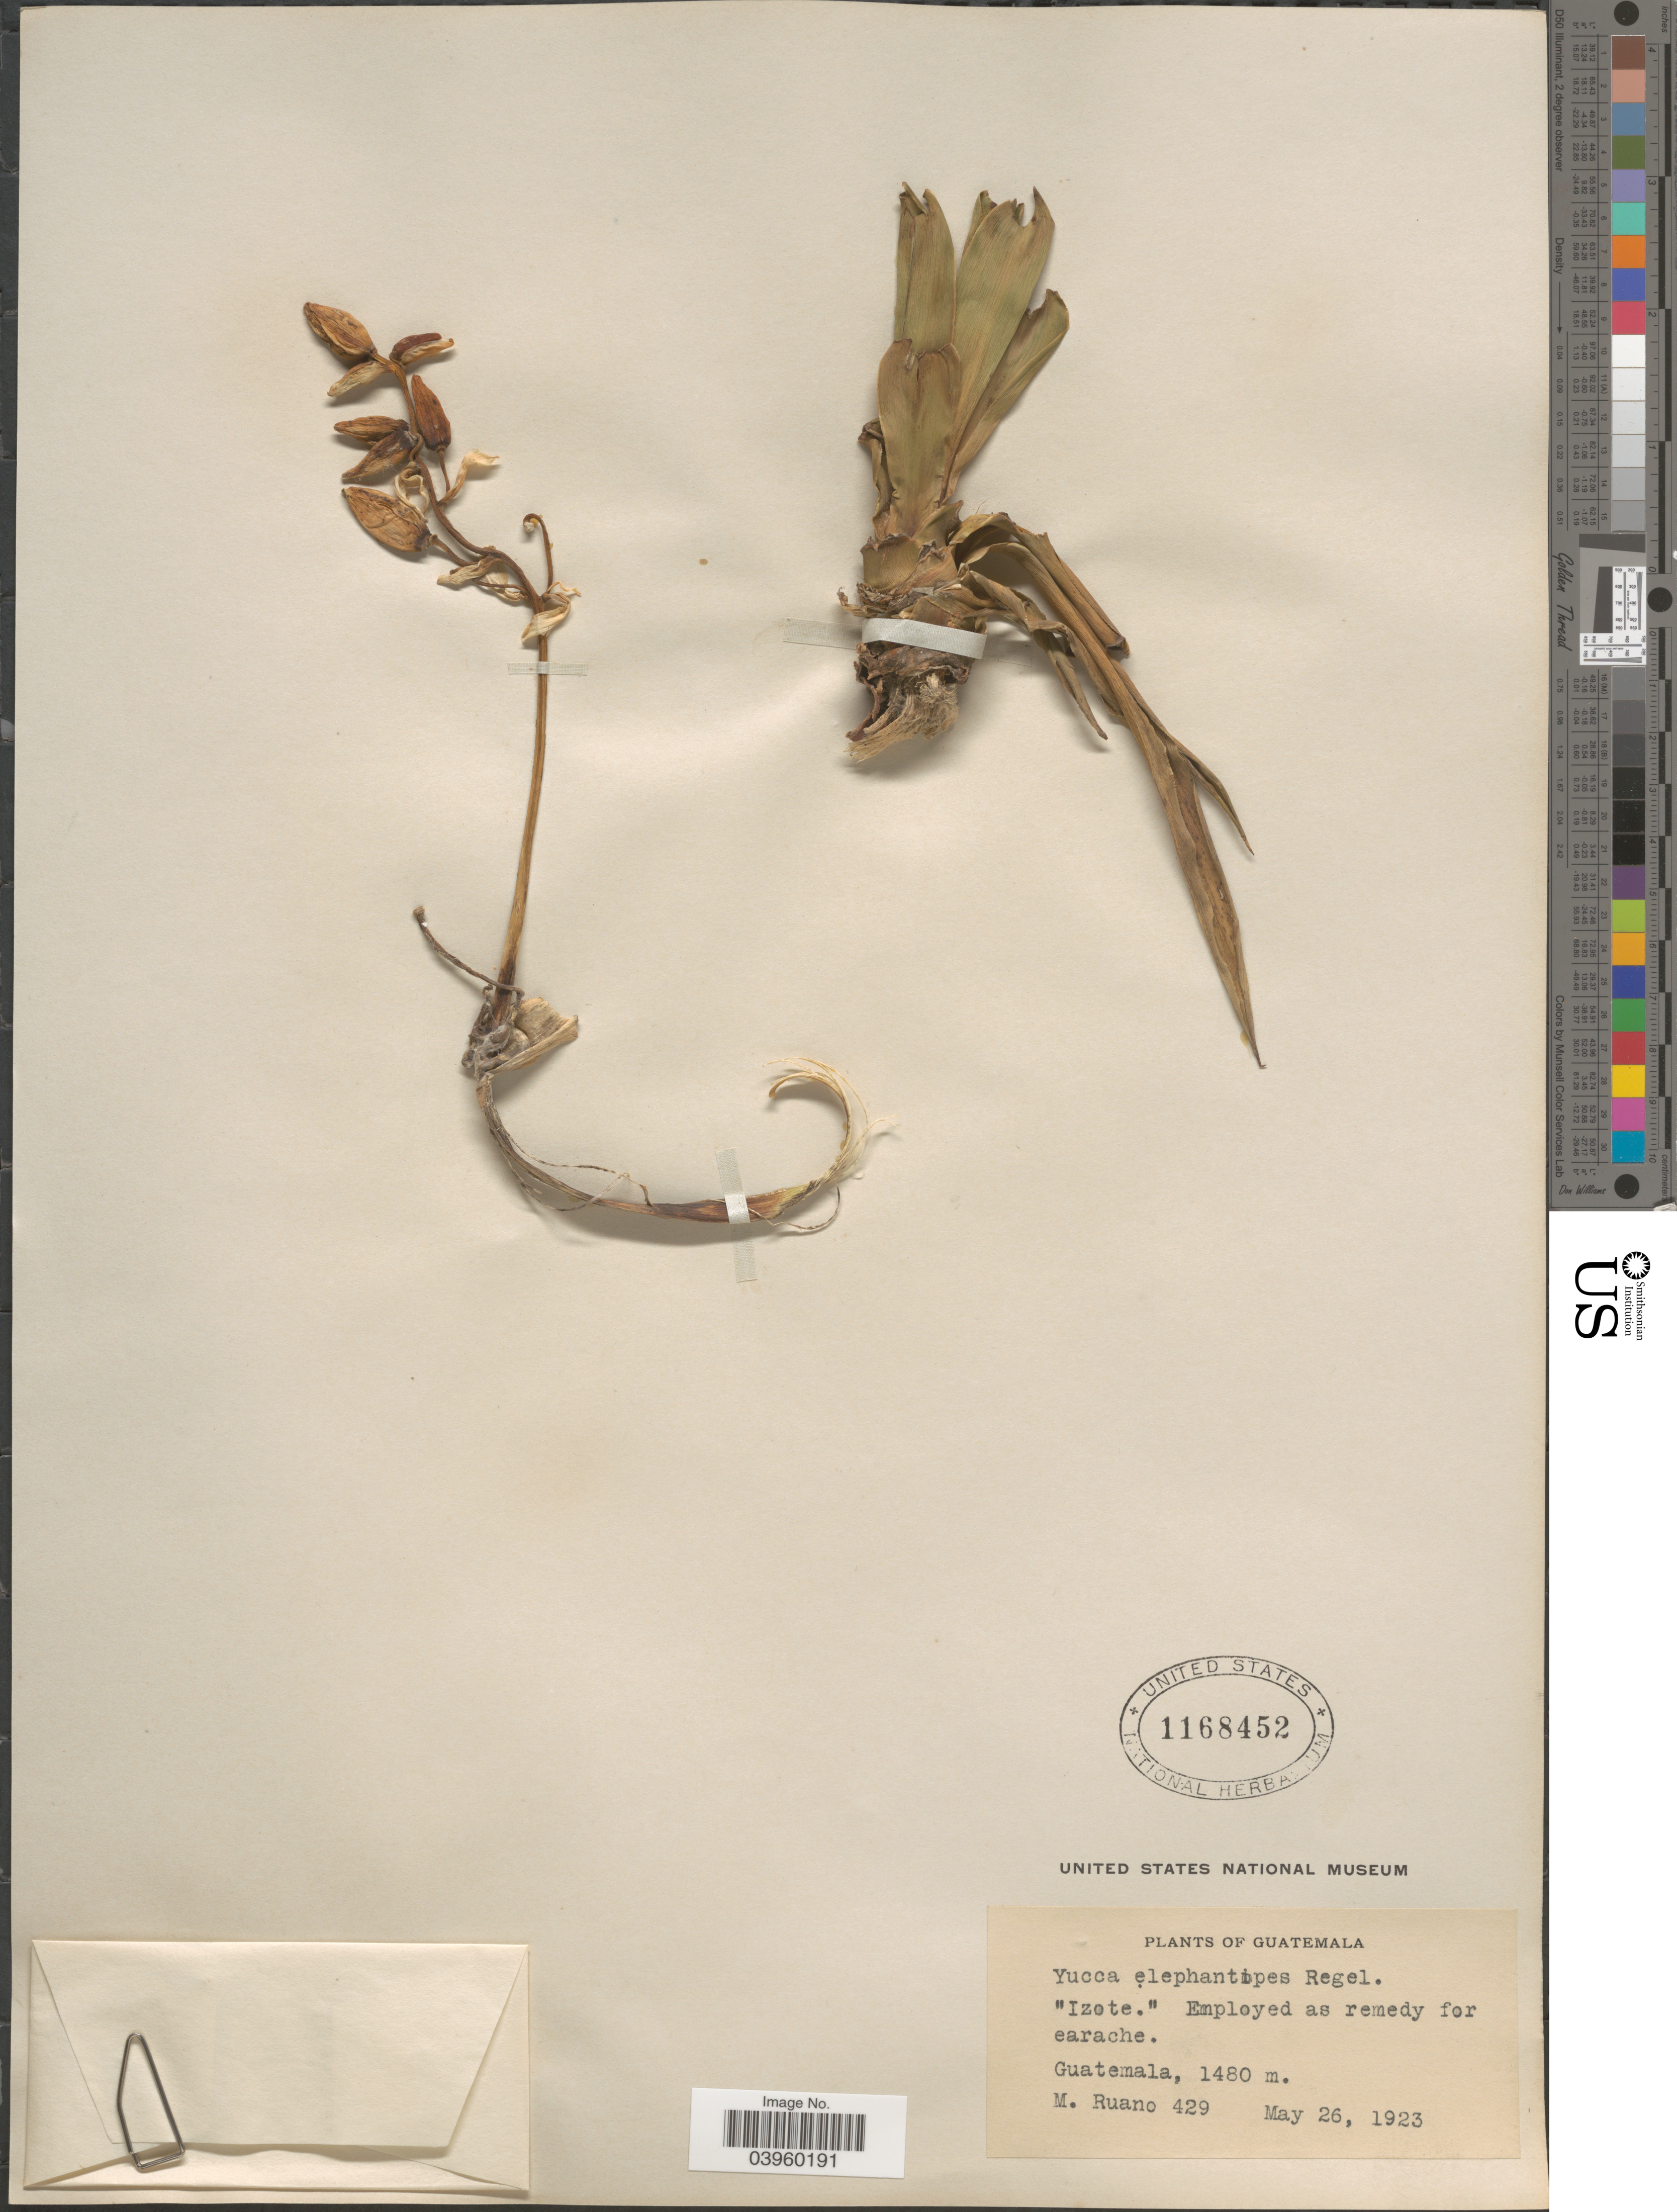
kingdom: Plantae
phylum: Tracheophyta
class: Liliopsida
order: Asparagales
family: Asparagaceae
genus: Yucca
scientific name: Yucca elephantipes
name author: Regel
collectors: M. Ruano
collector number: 429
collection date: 1923-05-26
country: Guatemala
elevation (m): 1480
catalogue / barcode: US 1168452